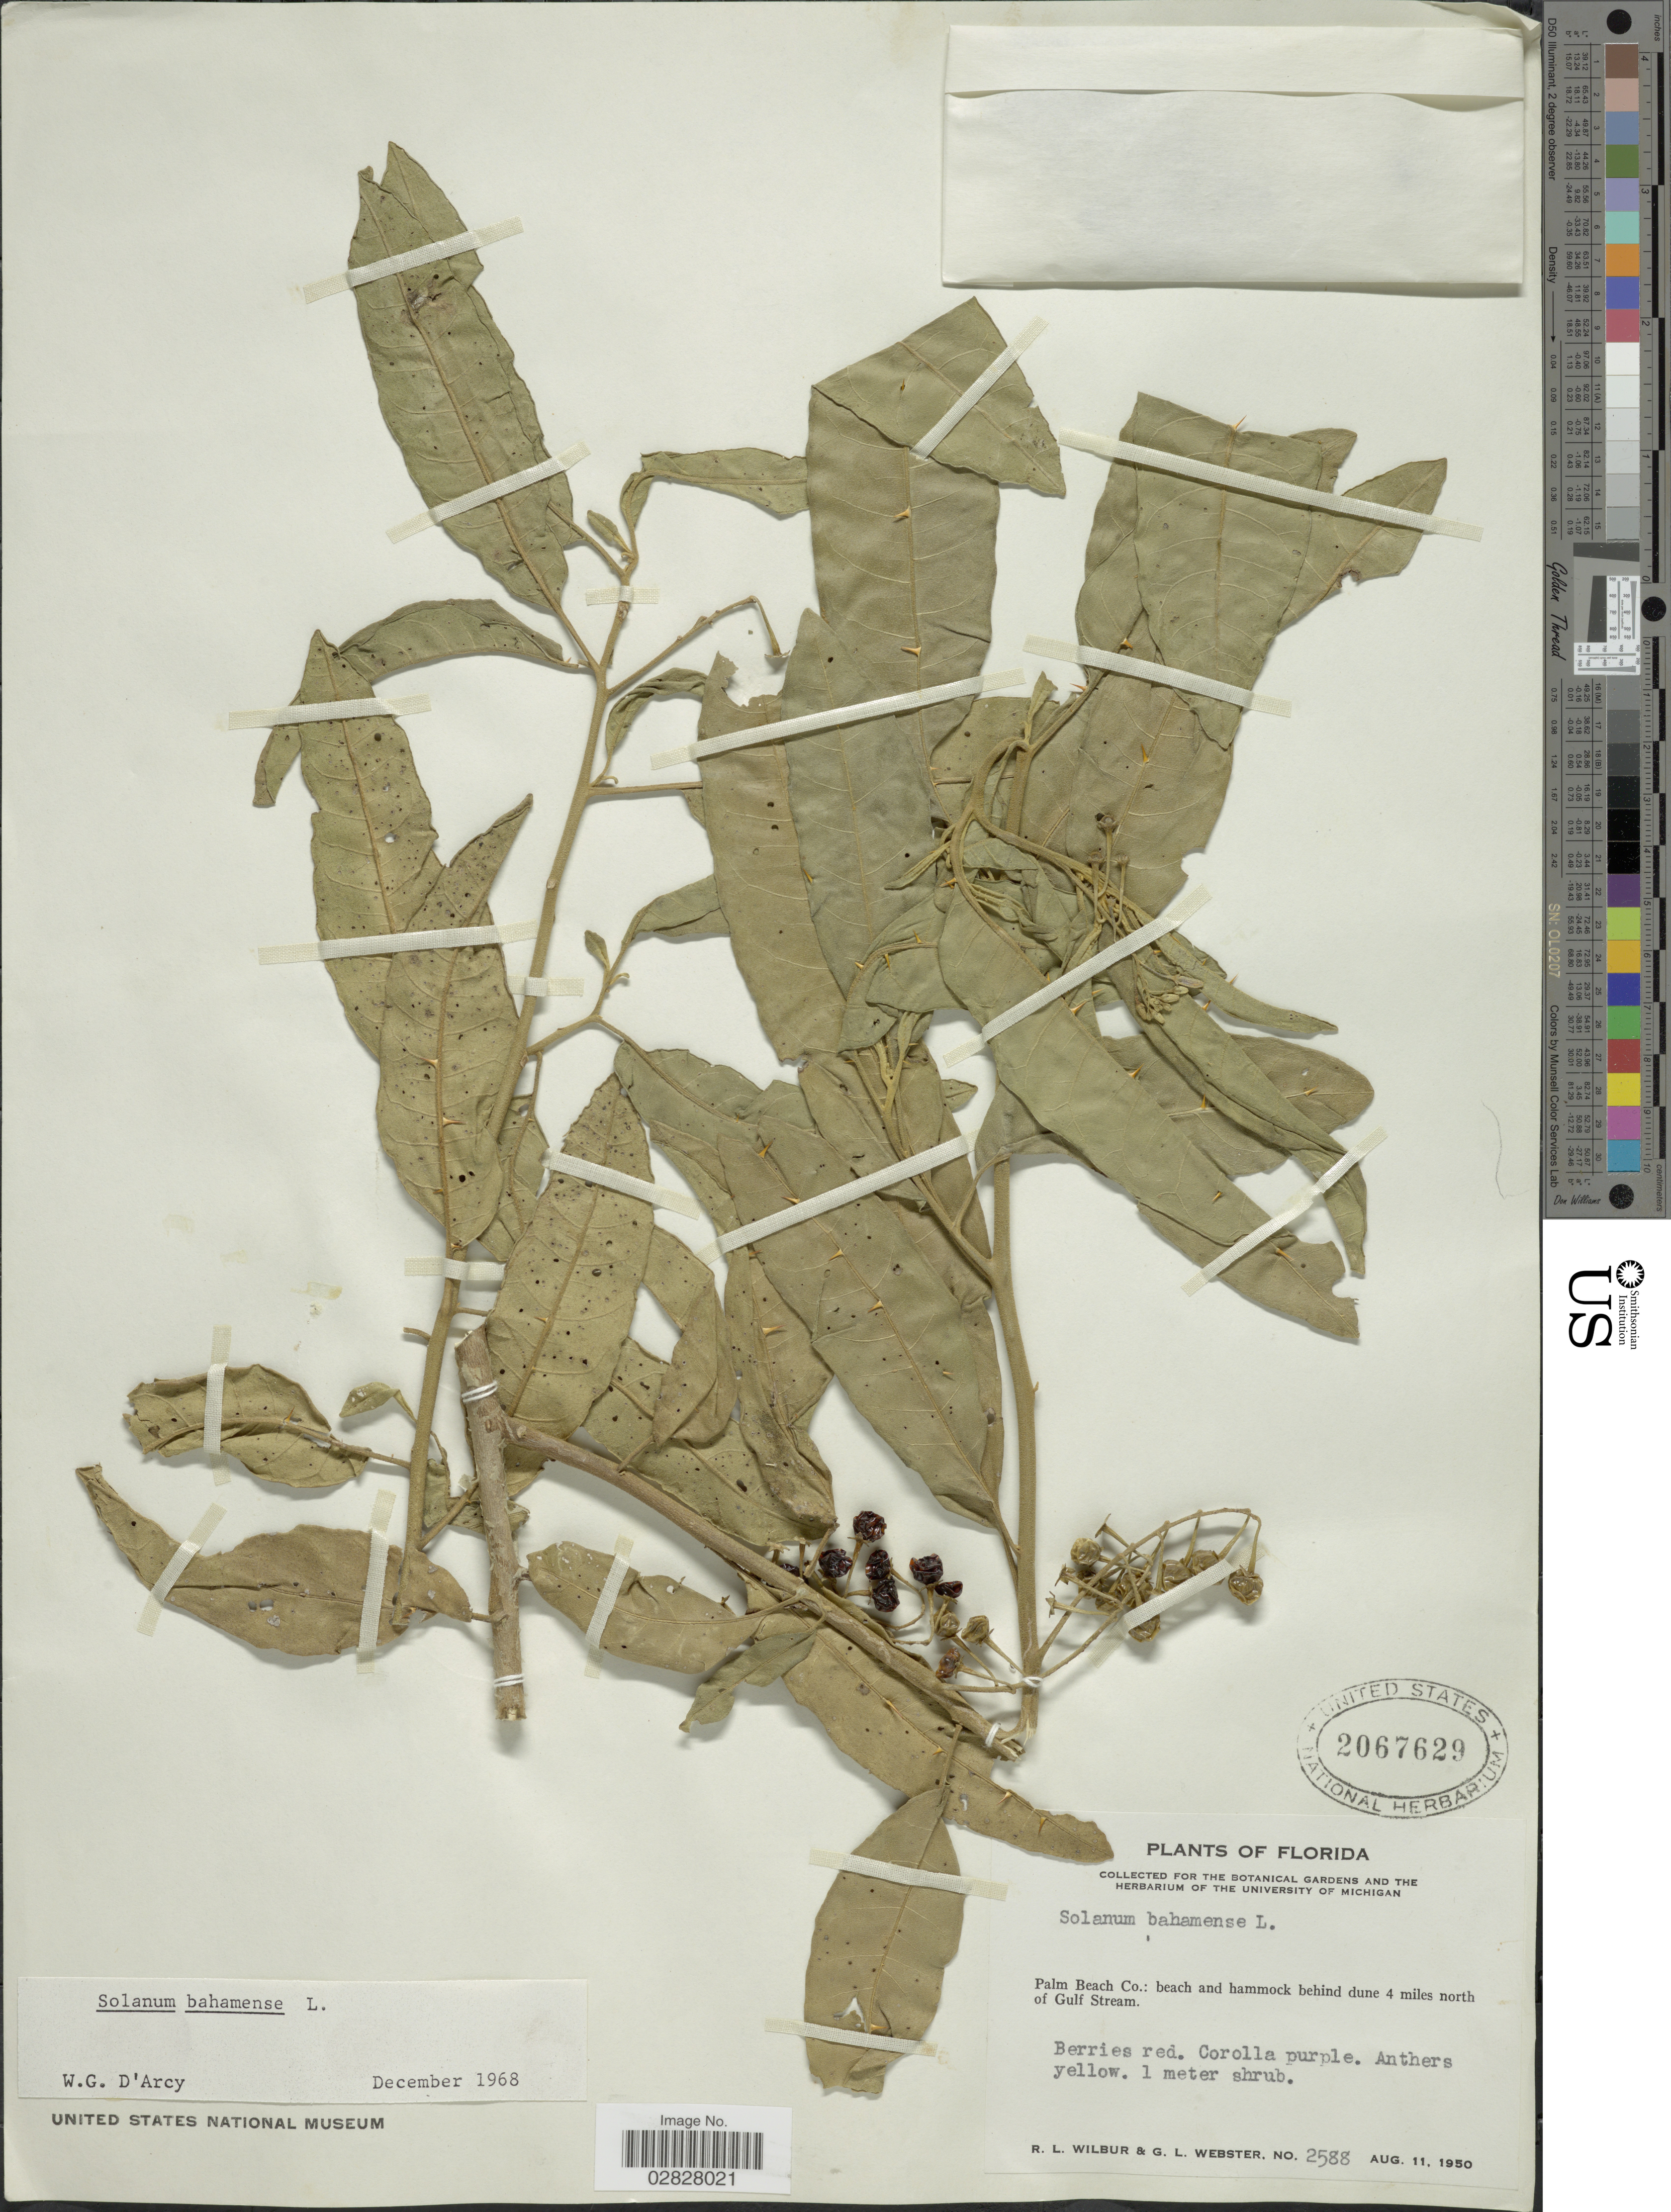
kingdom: Plantae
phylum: Tracheophyta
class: Magnoliopsida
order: Solanales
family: Solanaceae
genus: Solanum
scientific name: Solanum bahamense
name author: L.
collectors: R. L. Wilbur & G. L. Webster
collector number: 2588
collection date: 1950-08-11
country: United States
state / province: Florida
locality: Palm Beach Co.: beach and hammock behind dune 4 miles north of Gulf Stream.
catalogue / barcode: US 2067629